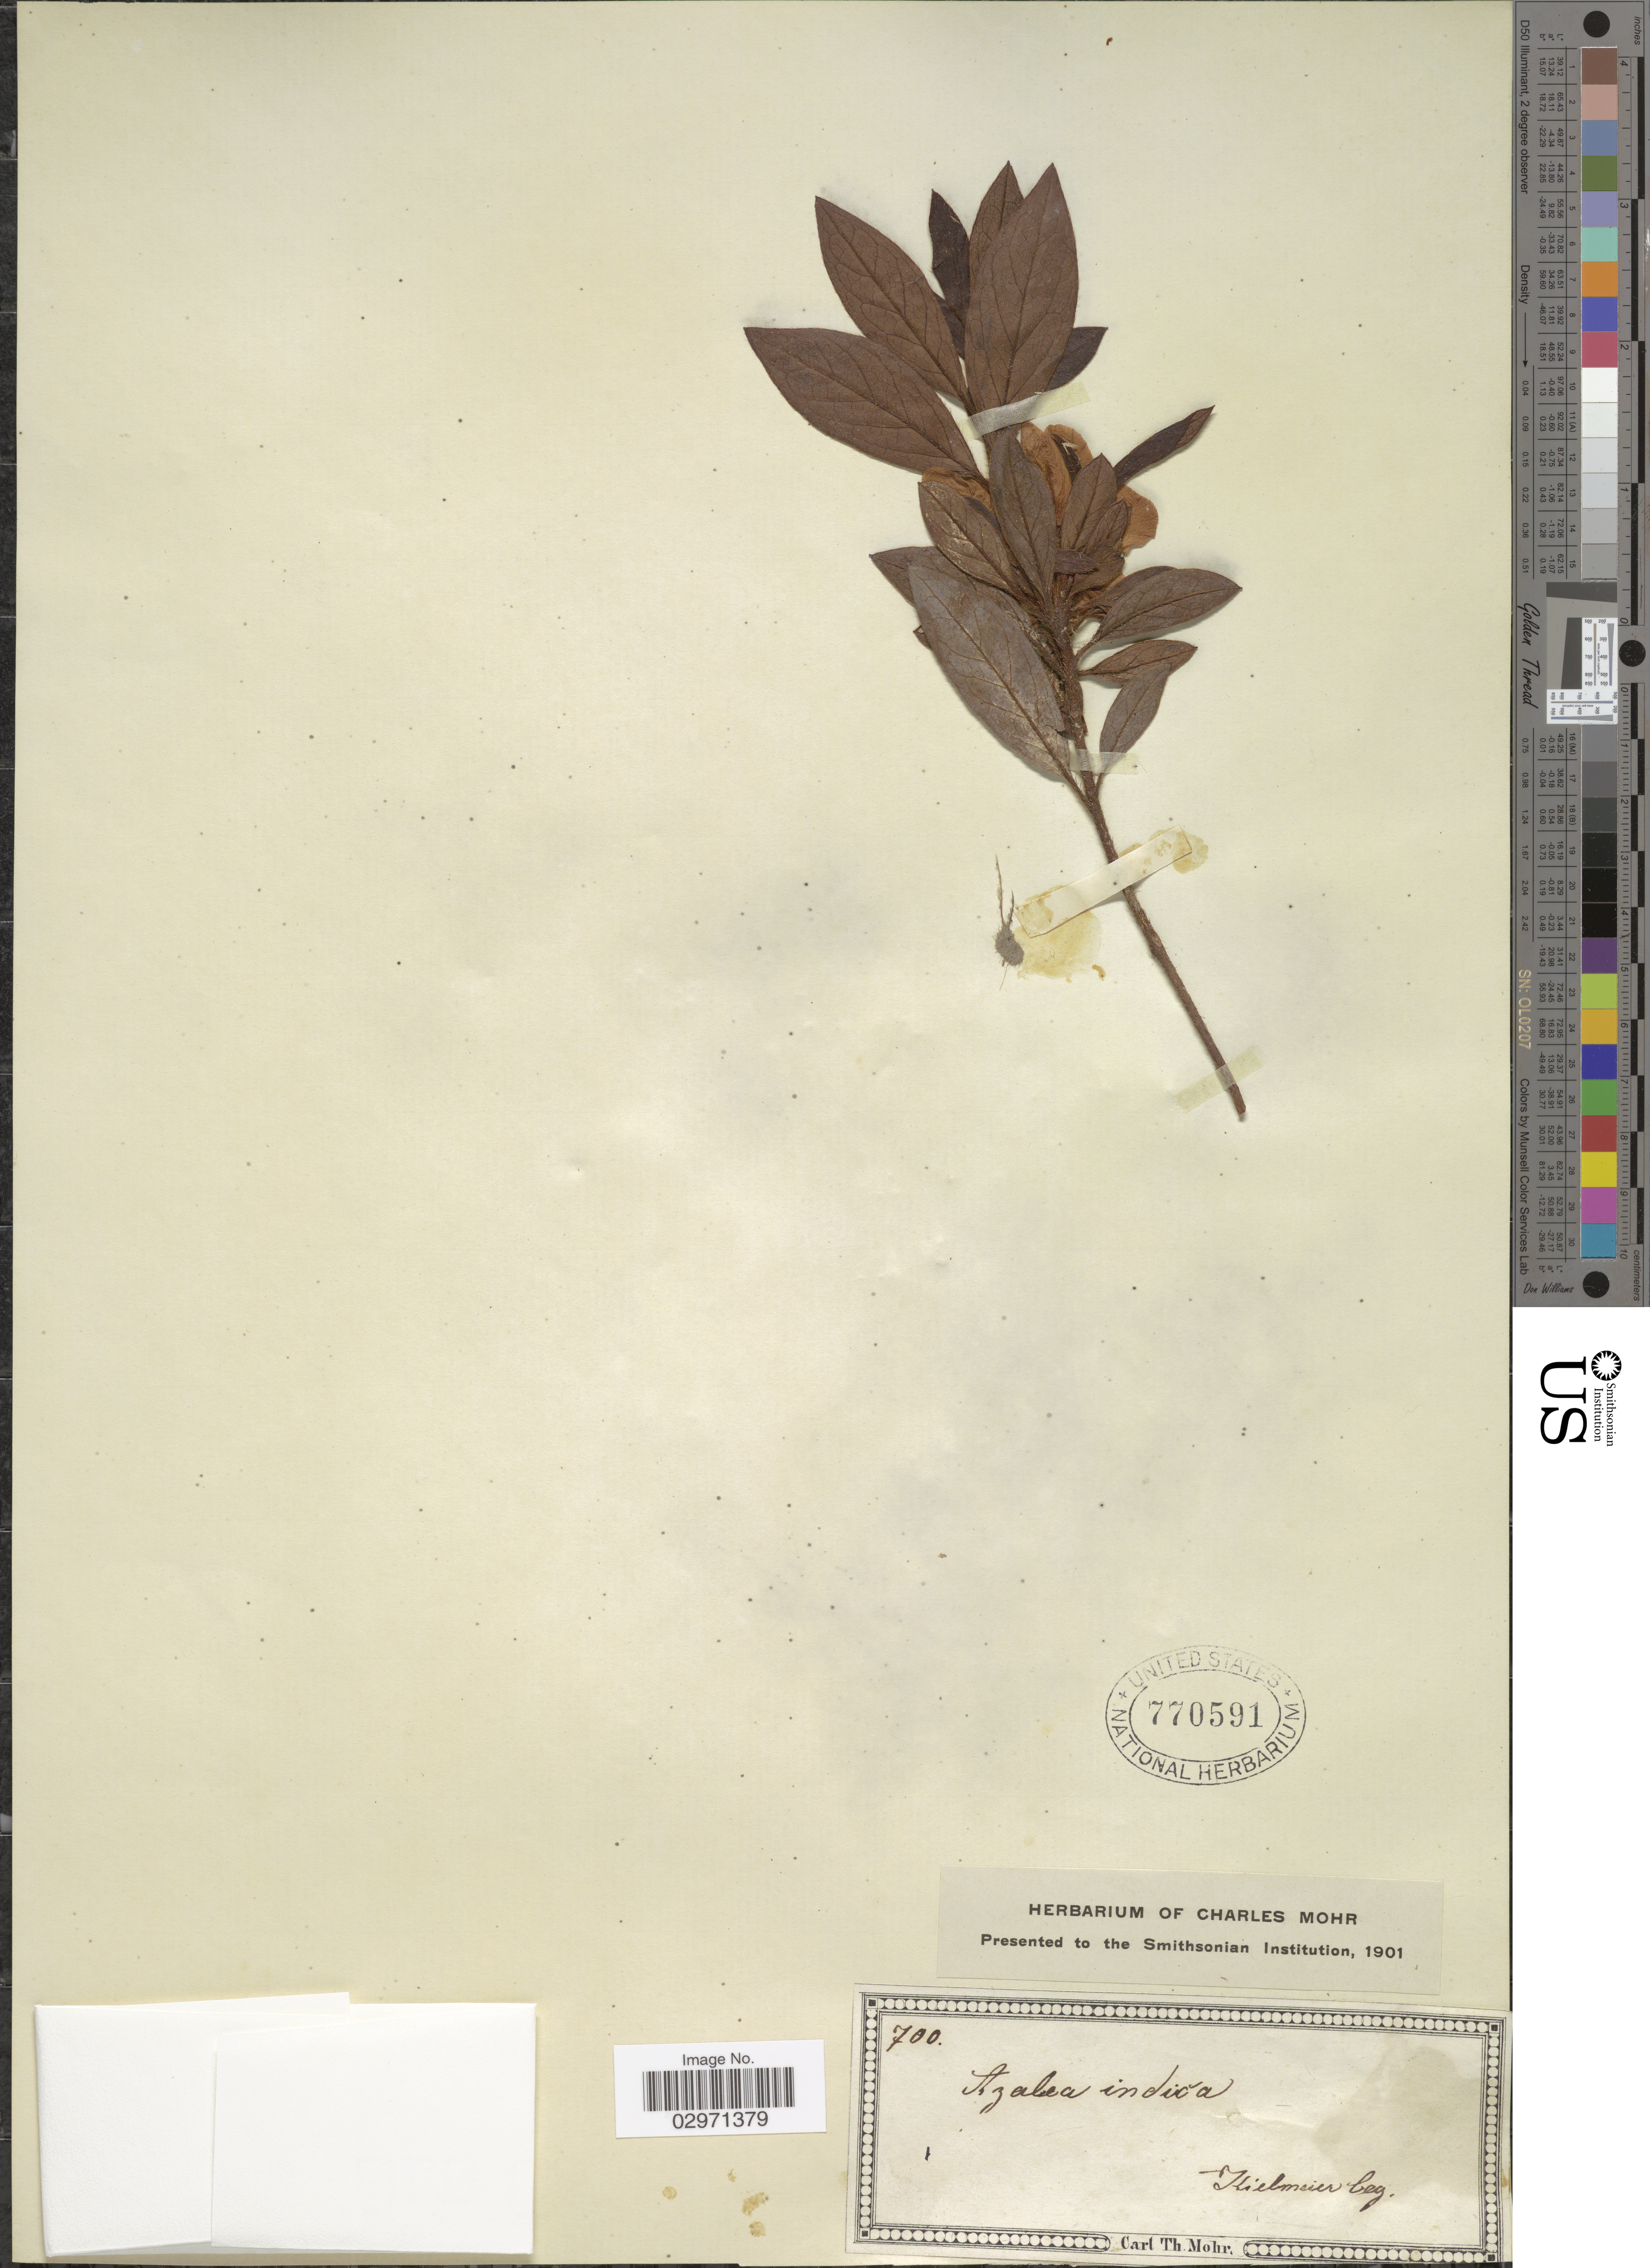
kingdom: Plantae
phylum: Tracheophyta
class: Magnoliopsida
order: Ericales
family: Ericaceae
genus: Rhododendron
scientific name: Rhododendron indicum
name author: (L.) Sweet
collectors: Kielmeier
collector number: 700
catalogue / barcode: US 770591